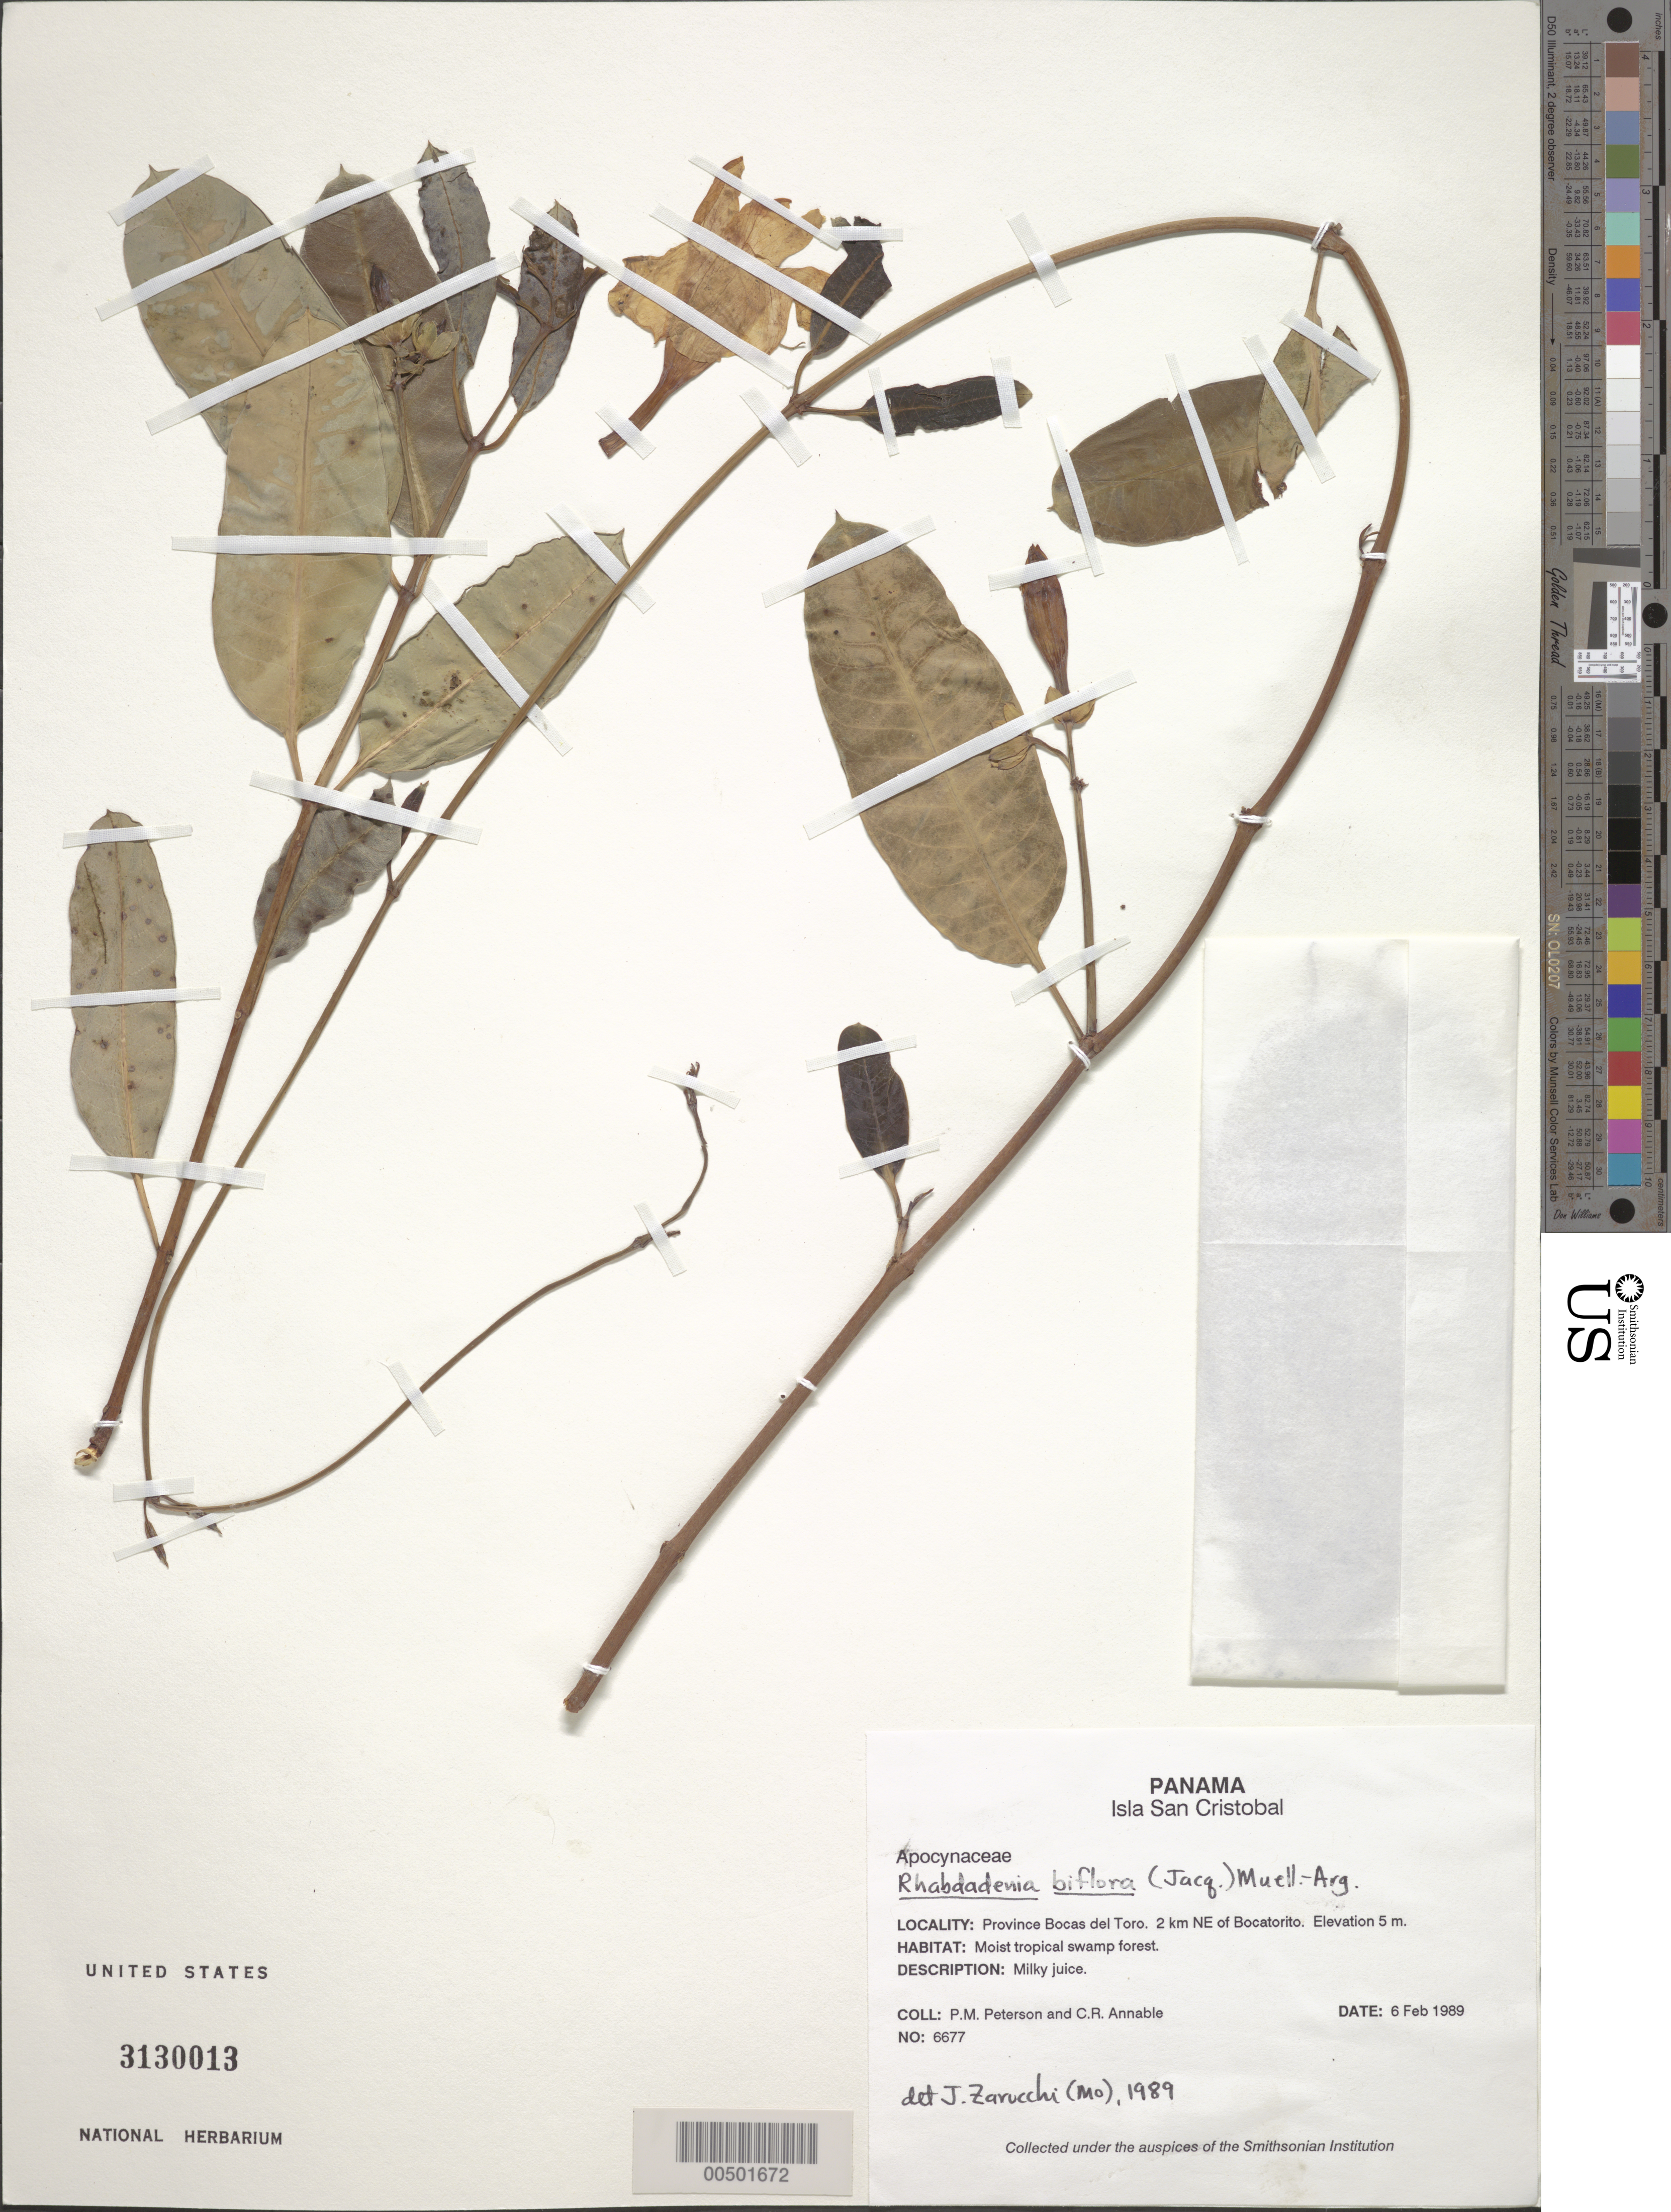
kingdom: Plantae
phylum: Tracheophyta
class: Magnoliopsida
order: Gentianales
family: Apocynaceae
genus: Rhabdadenia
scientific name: Rhabdadenia biflora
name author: (Jacq.) Müll. Arg.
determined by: Zarucchi, J. L.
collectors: P. M. Peterson & C. R. Annable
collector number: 06677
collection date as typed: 06 Feb 1989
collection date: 1989-02-06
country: Panama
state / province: Bocas del Toro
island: San Cristóbal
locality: Isla San Cristobal, 2 km NE of BocaTorito.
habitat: Moist tropical swamp forest.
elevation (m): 5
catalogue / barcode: US 3130013